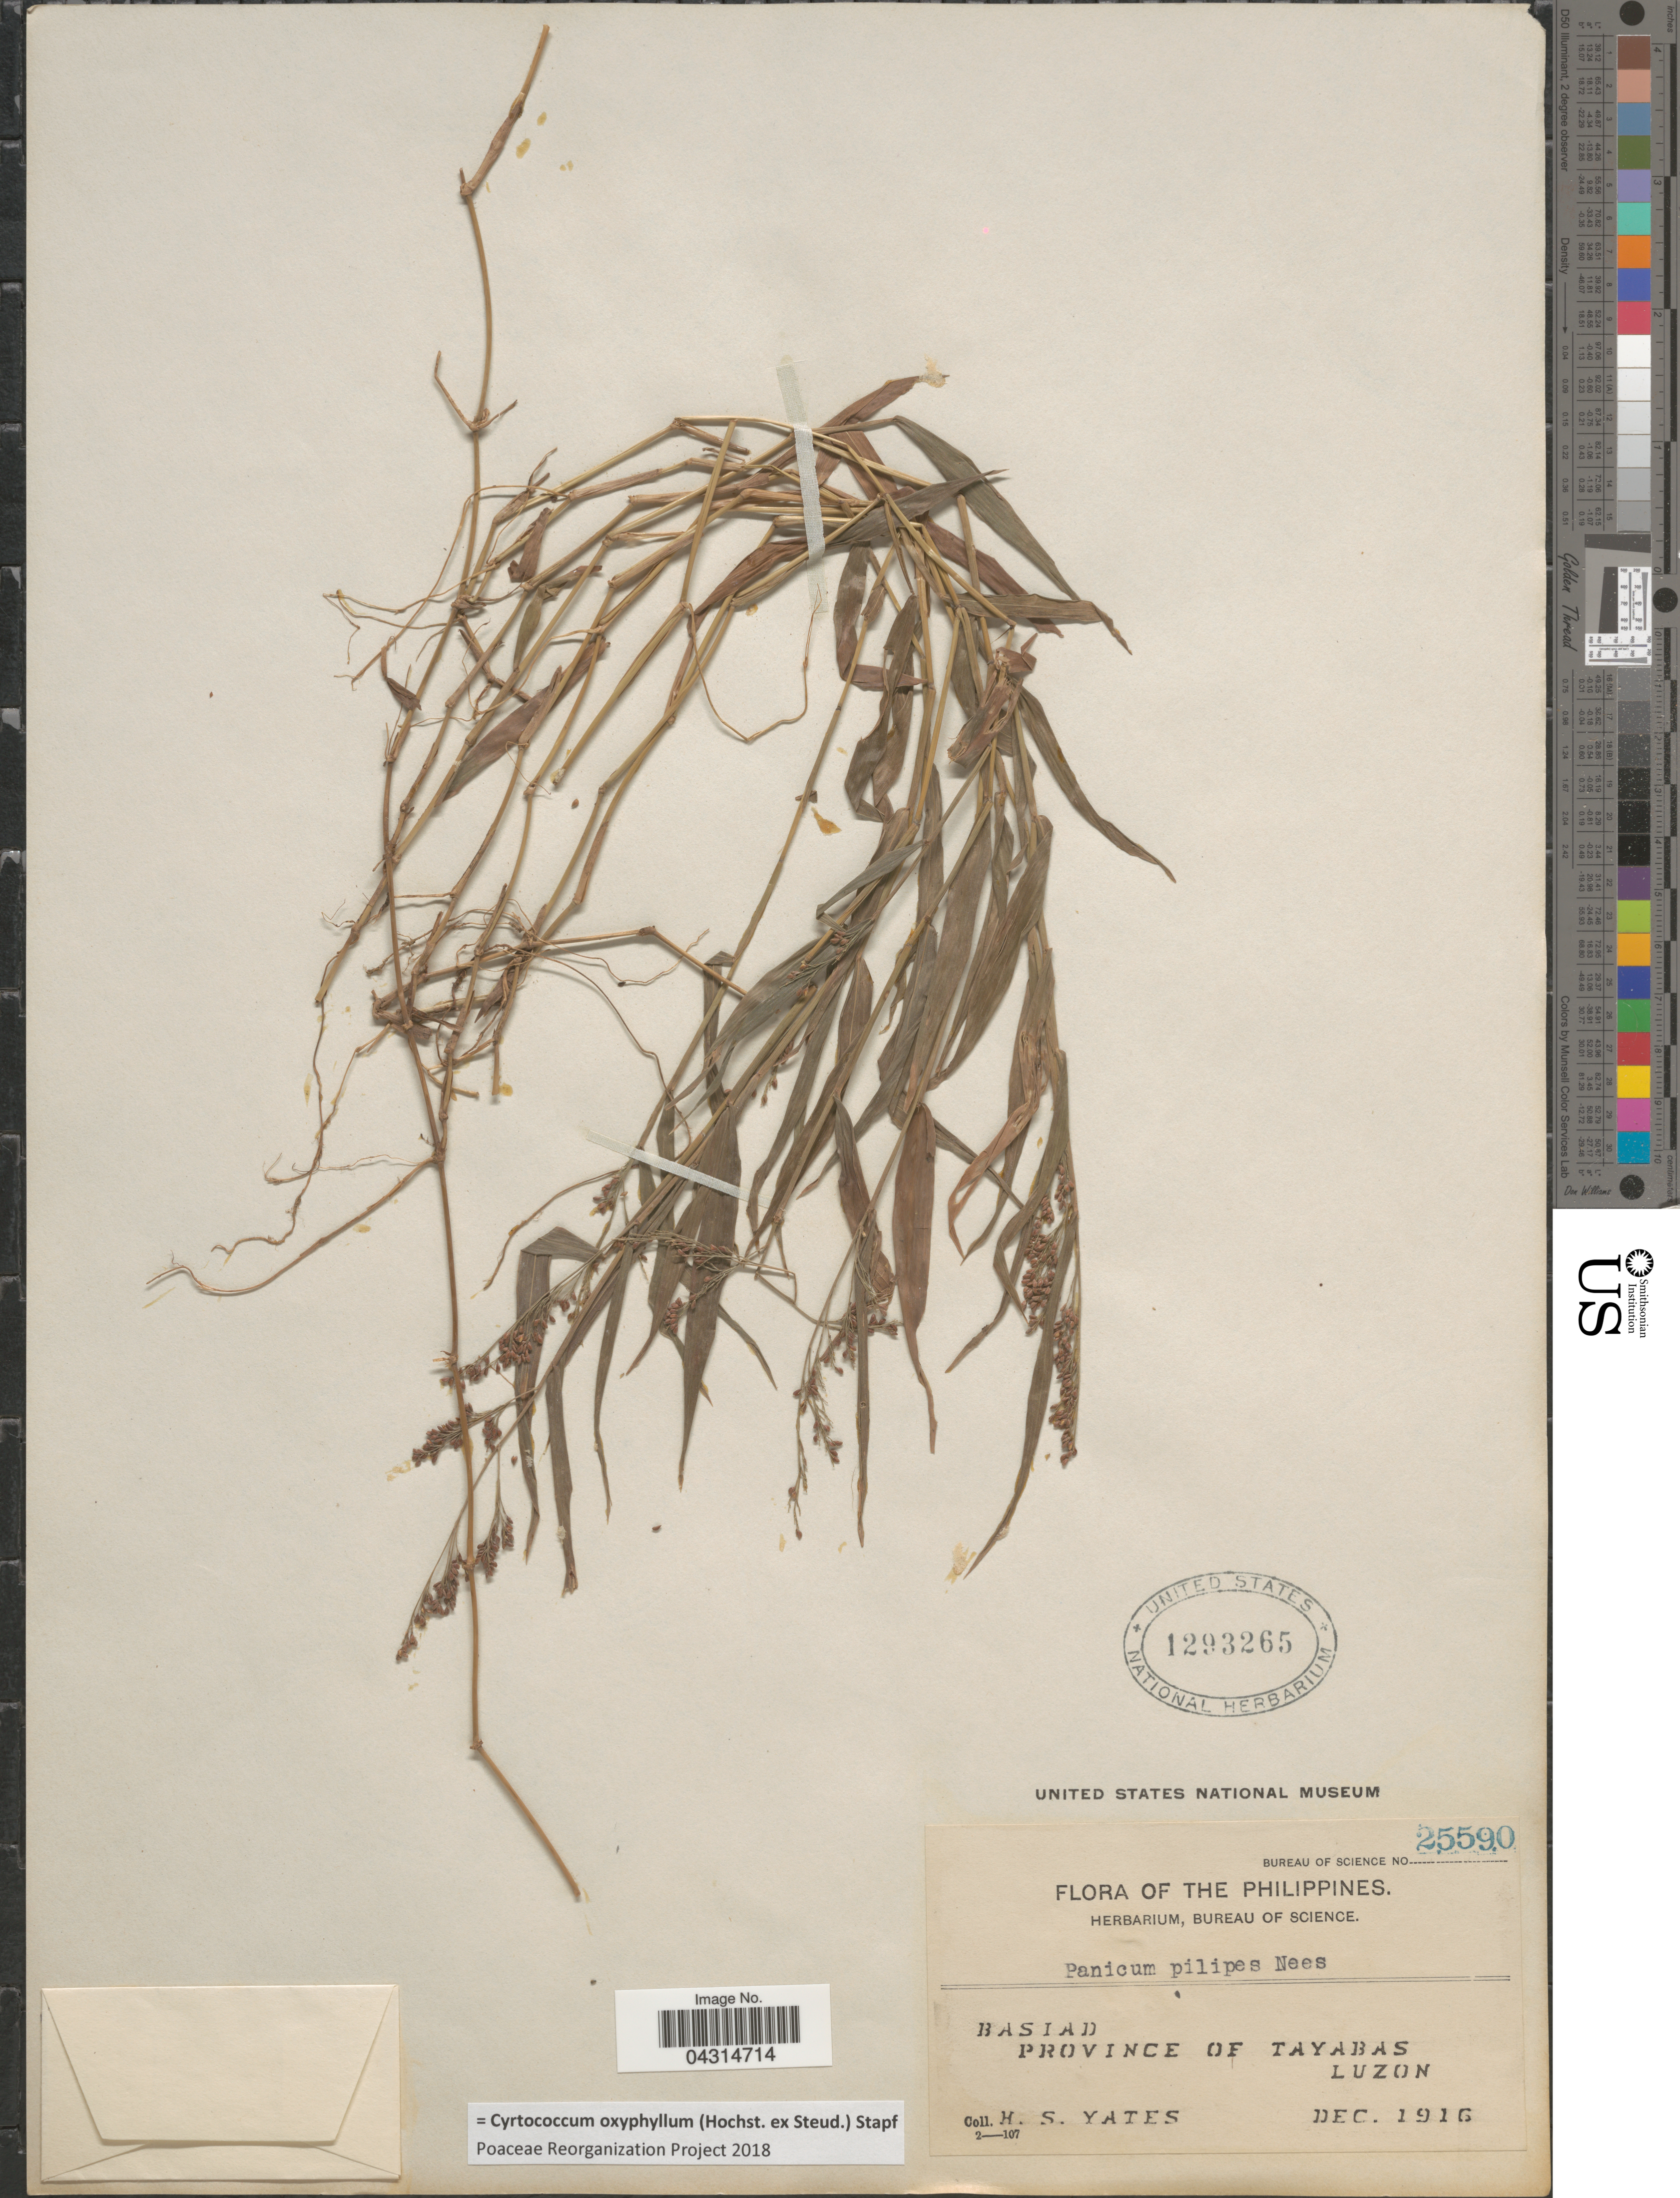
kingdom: Plantae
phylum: Tracheophyta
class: Liliopsida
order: Poales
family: Poaceae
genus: Cyrtococcum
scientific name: Cyrtococcum oxyphyllum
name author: (Steud.) Stapf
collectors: H. S. Yates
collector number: Bureau of Science 25590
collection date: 1916-12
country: Philippines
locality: Basiad. Province of Tayabas, Luzon.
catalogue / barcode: US 1293265